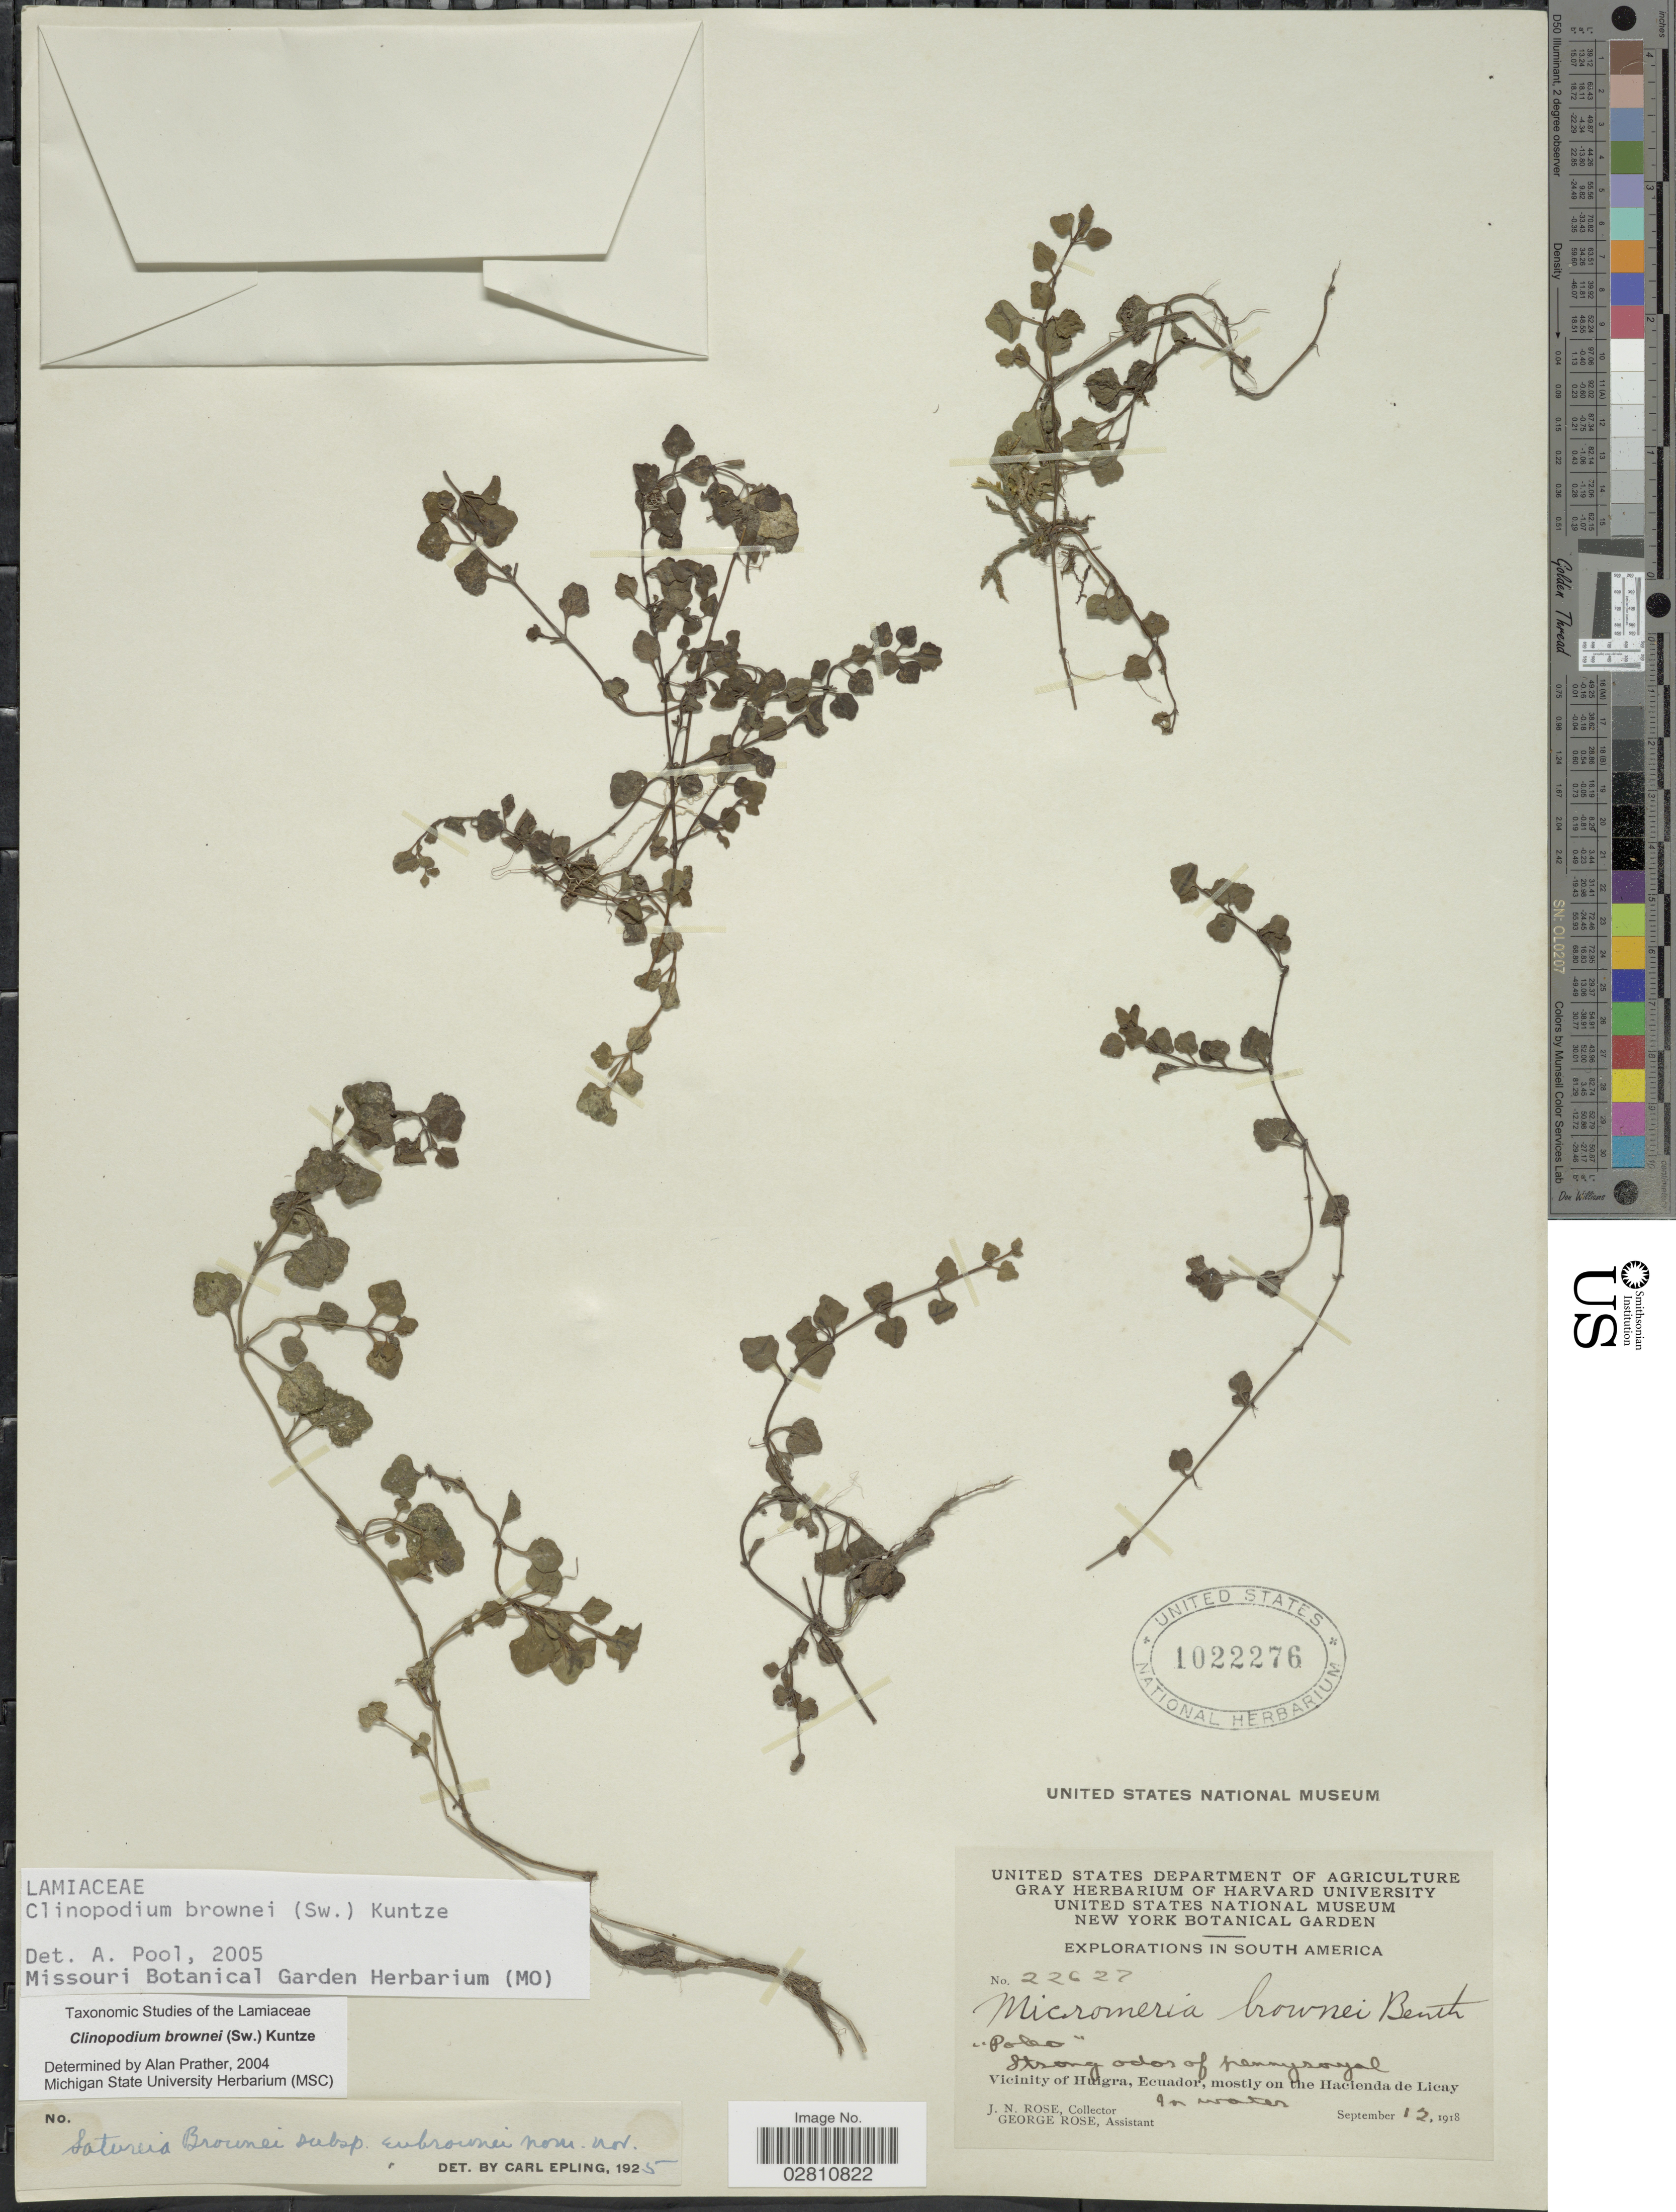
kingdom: Plantae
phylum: Tracheophyta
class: Magnoliopsida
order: Lamiales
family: Lamiaceae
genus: Clinopodium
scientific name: Clinopodium brownei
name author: (Sw.) Kuntze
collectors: J. N. Rose & G. Rose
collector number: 22627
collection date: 1918-09-12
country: Ecuador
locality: Vicinity of Huigra, mostly on the Hacienda de Licay.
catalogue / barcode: US 1022276